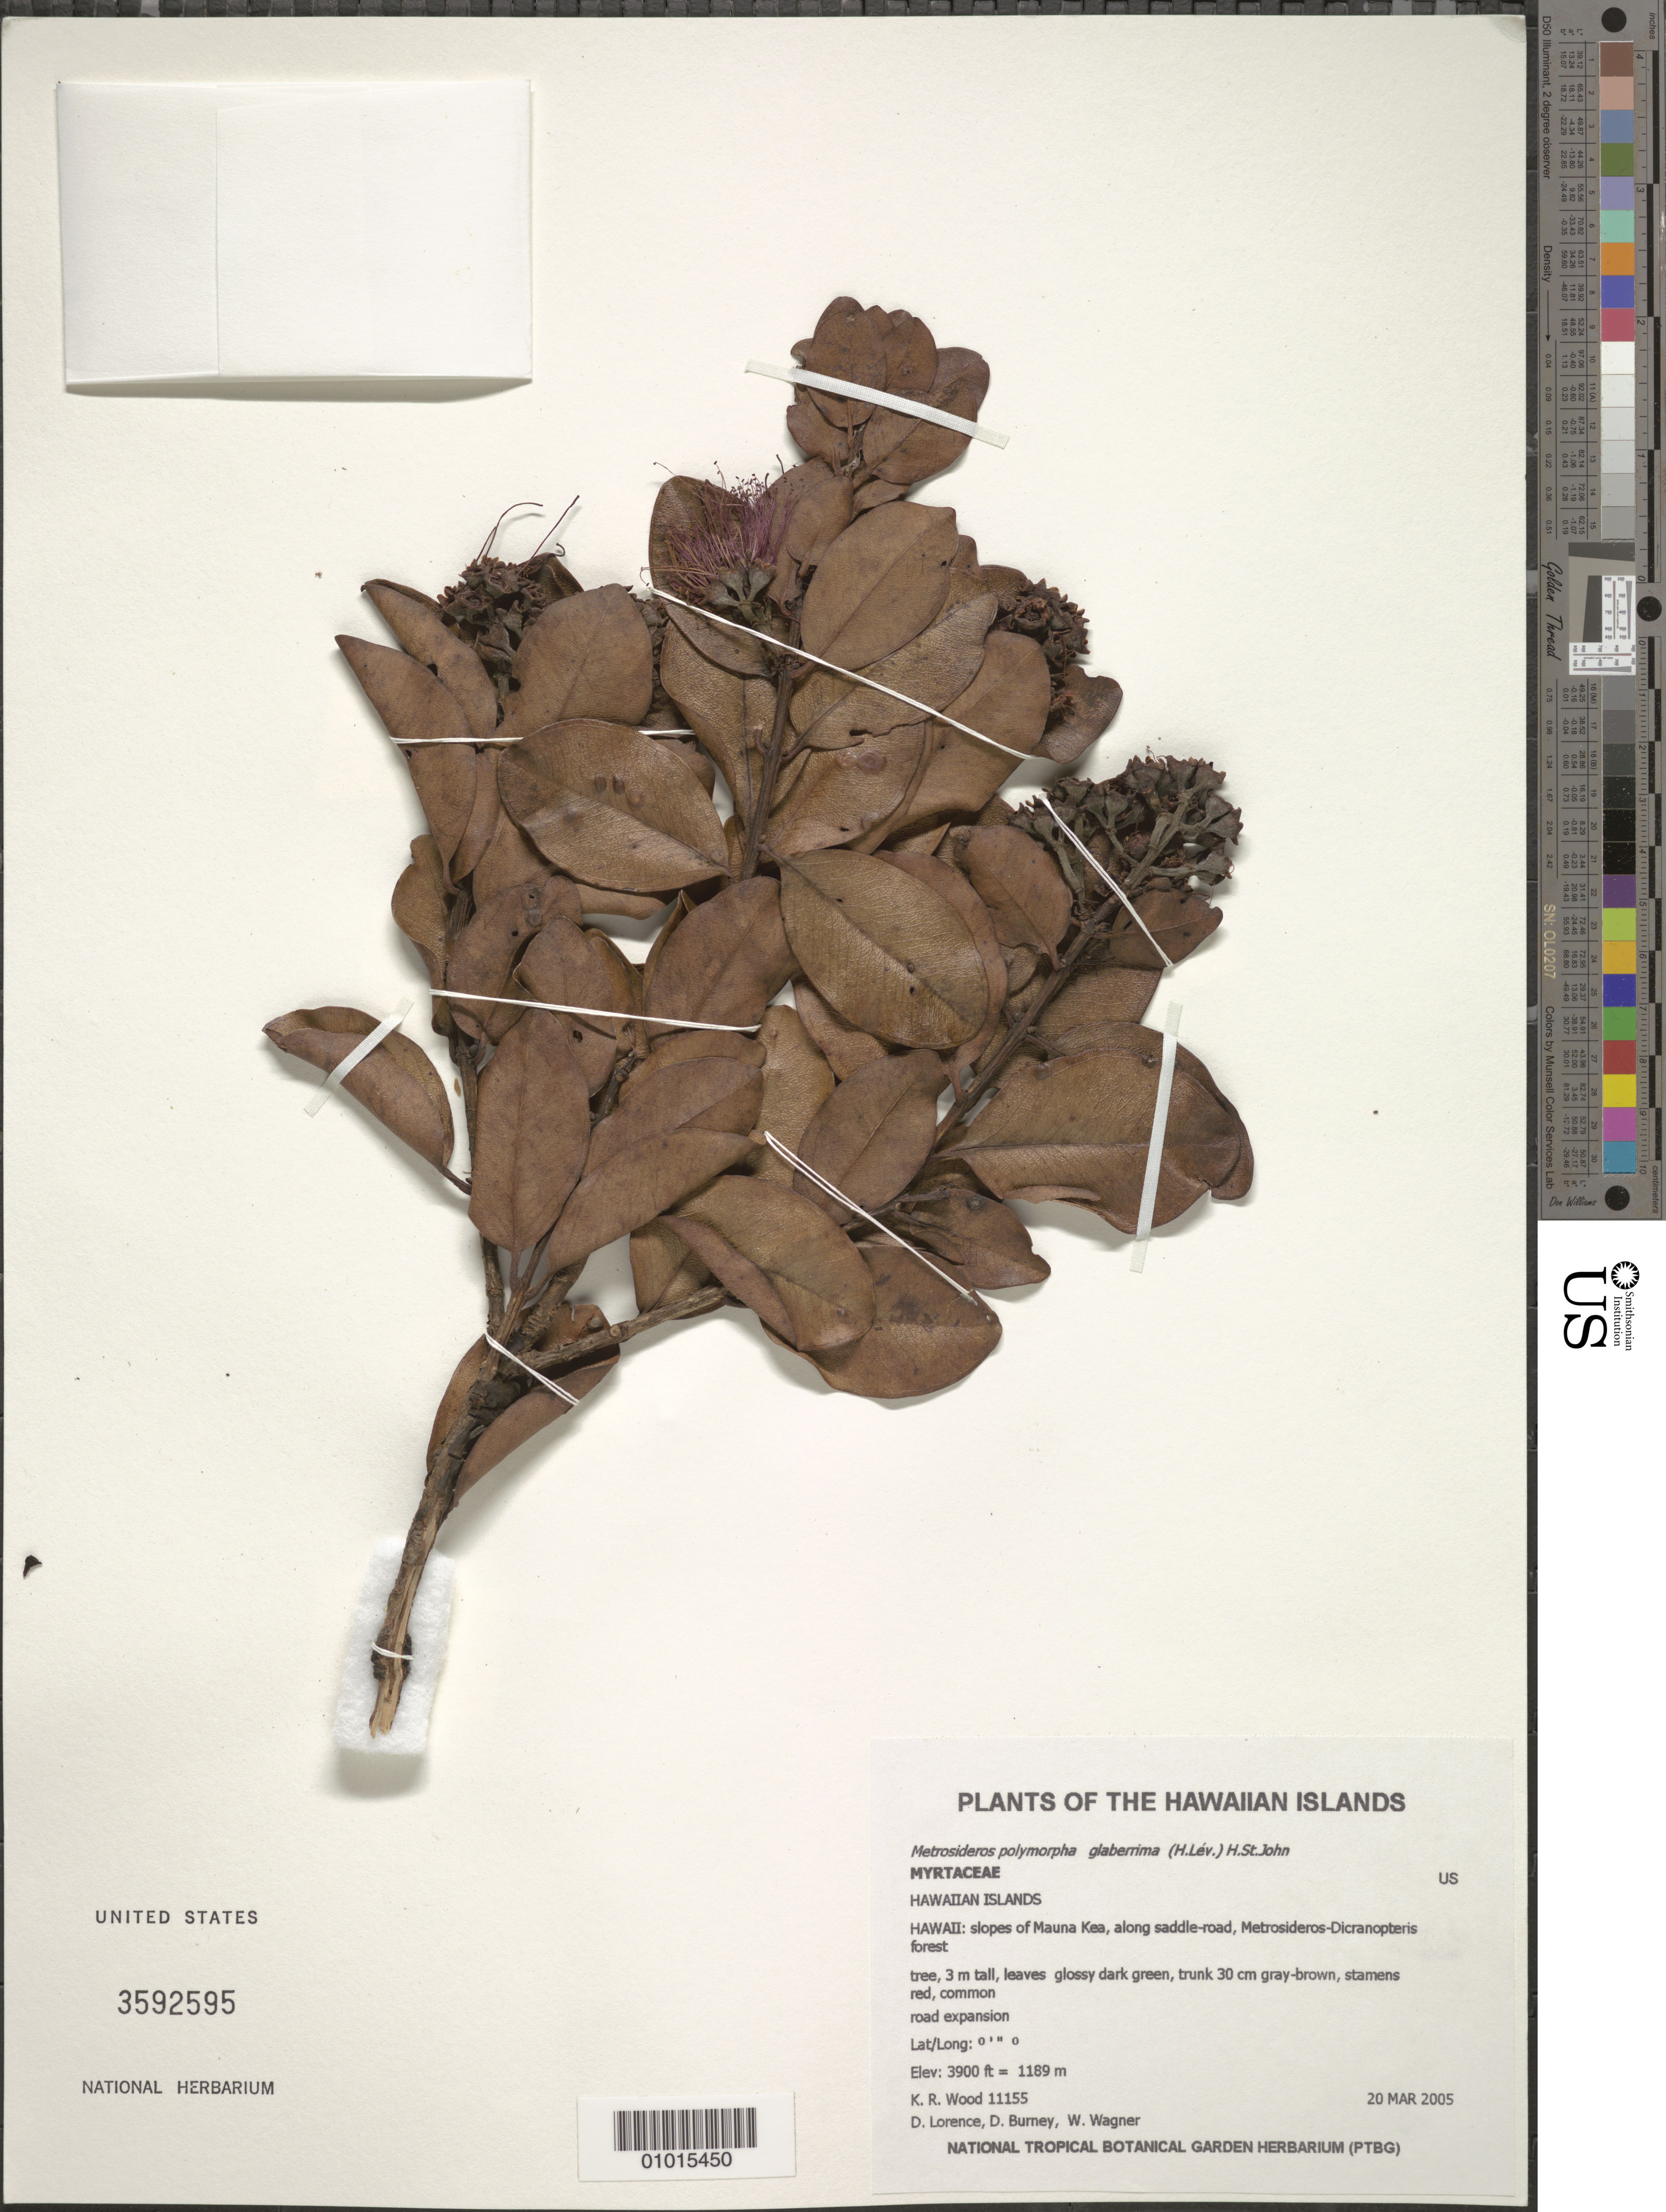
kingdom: Plantae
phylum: Tracheophyta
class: Magnoliopsida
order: Myrtales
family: Myrtaceae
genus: Metrosideros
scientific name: Metrosideros polymorpha var. glaberrima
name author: (H. Lév.) H. St. John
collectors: K. R. Wood, D. Lorence, D. Burney & W. L. Wagner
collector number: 11155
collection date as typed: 20 Mar 2005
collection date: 2005-03-20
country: United States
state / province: Hawaii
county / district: Hawaii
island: Hawaii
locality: Slopes of Manua Kea, along saddle-road.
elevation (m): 1189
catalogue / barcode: US 3592595